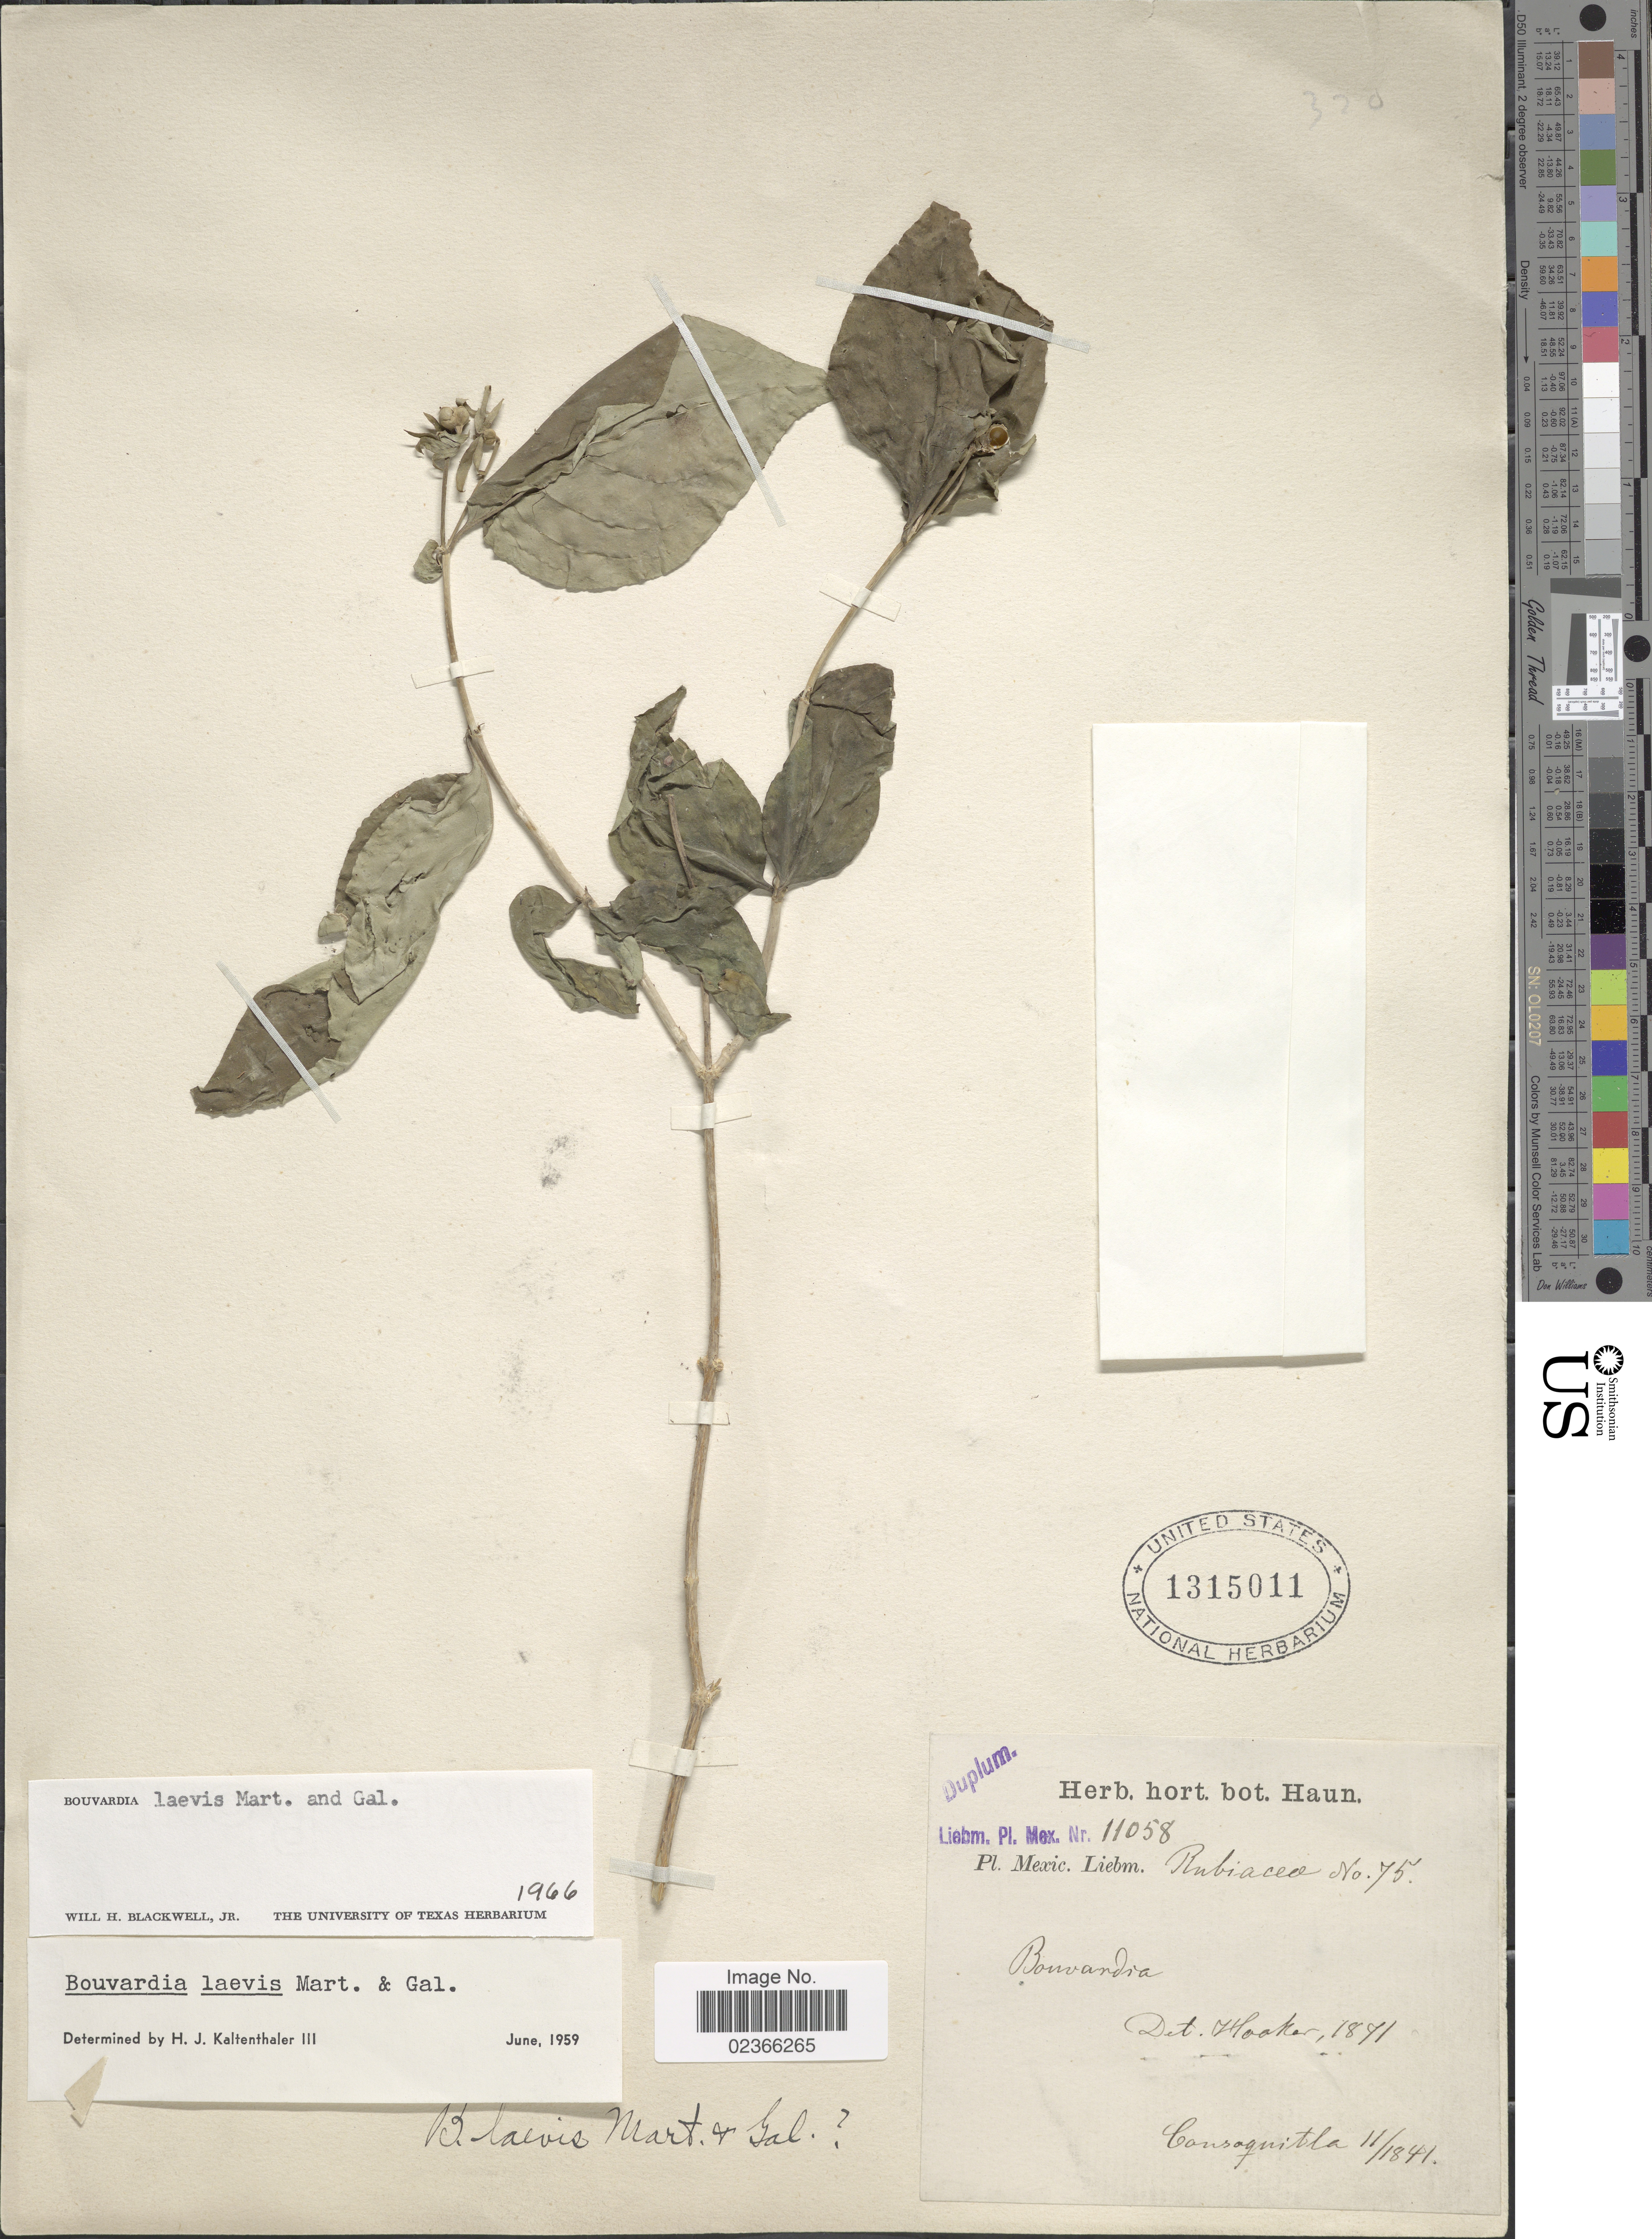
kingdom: Plantae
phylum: Tracheophyta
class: Magnoliopsida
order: Gentianales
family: Rubiaceae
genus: Bouvardia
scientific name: Bouvardia laevis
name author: M. Martens & Galeotti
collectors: Liebmann, --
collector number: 11058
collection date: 1841-11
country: Mexico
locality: Consoquitla.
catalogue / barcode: US 1315011